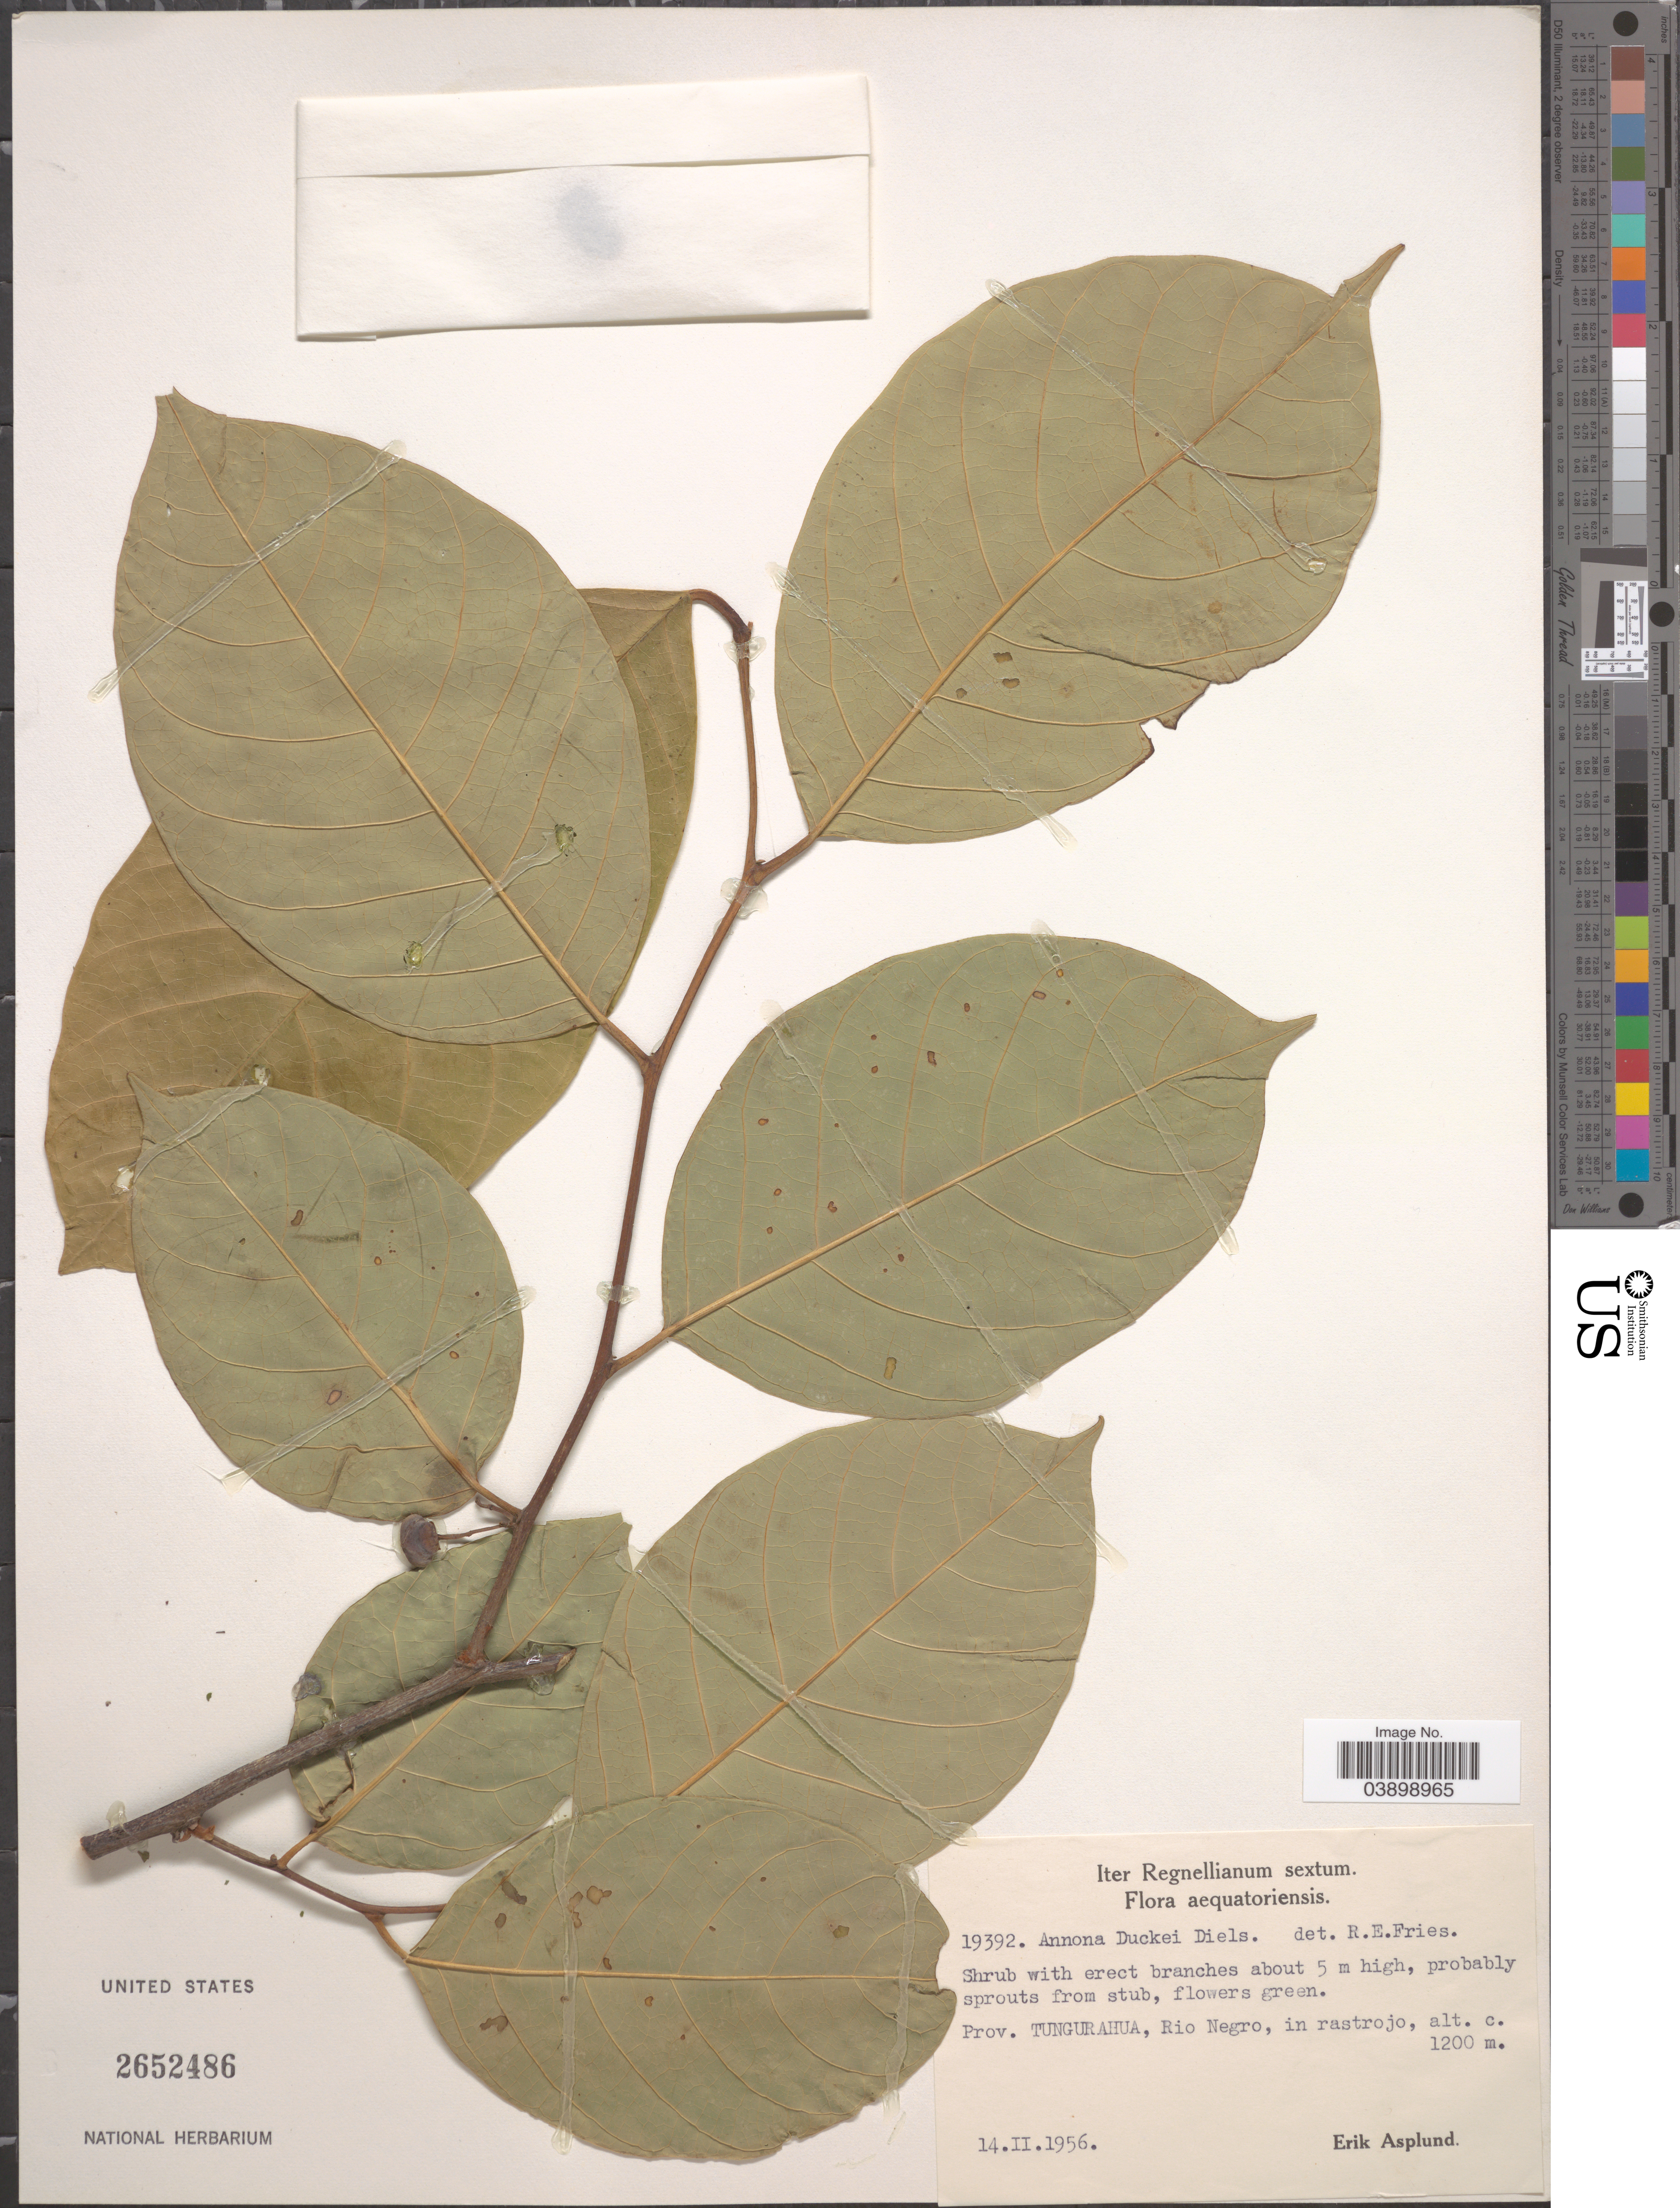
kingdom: Plantae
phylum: Tracheophyta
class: Magnoliopsida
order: Magnoliales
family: Annonaceae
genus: Annona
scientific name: Annona duckei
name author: Diels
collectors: E. Asplund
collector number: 19392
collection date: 1956-02-14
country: Ecuador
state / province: Tungurahua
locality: Aequatoriensis. Rio Negro, in rastrojo.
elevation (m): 1200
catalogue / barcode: US 2652486